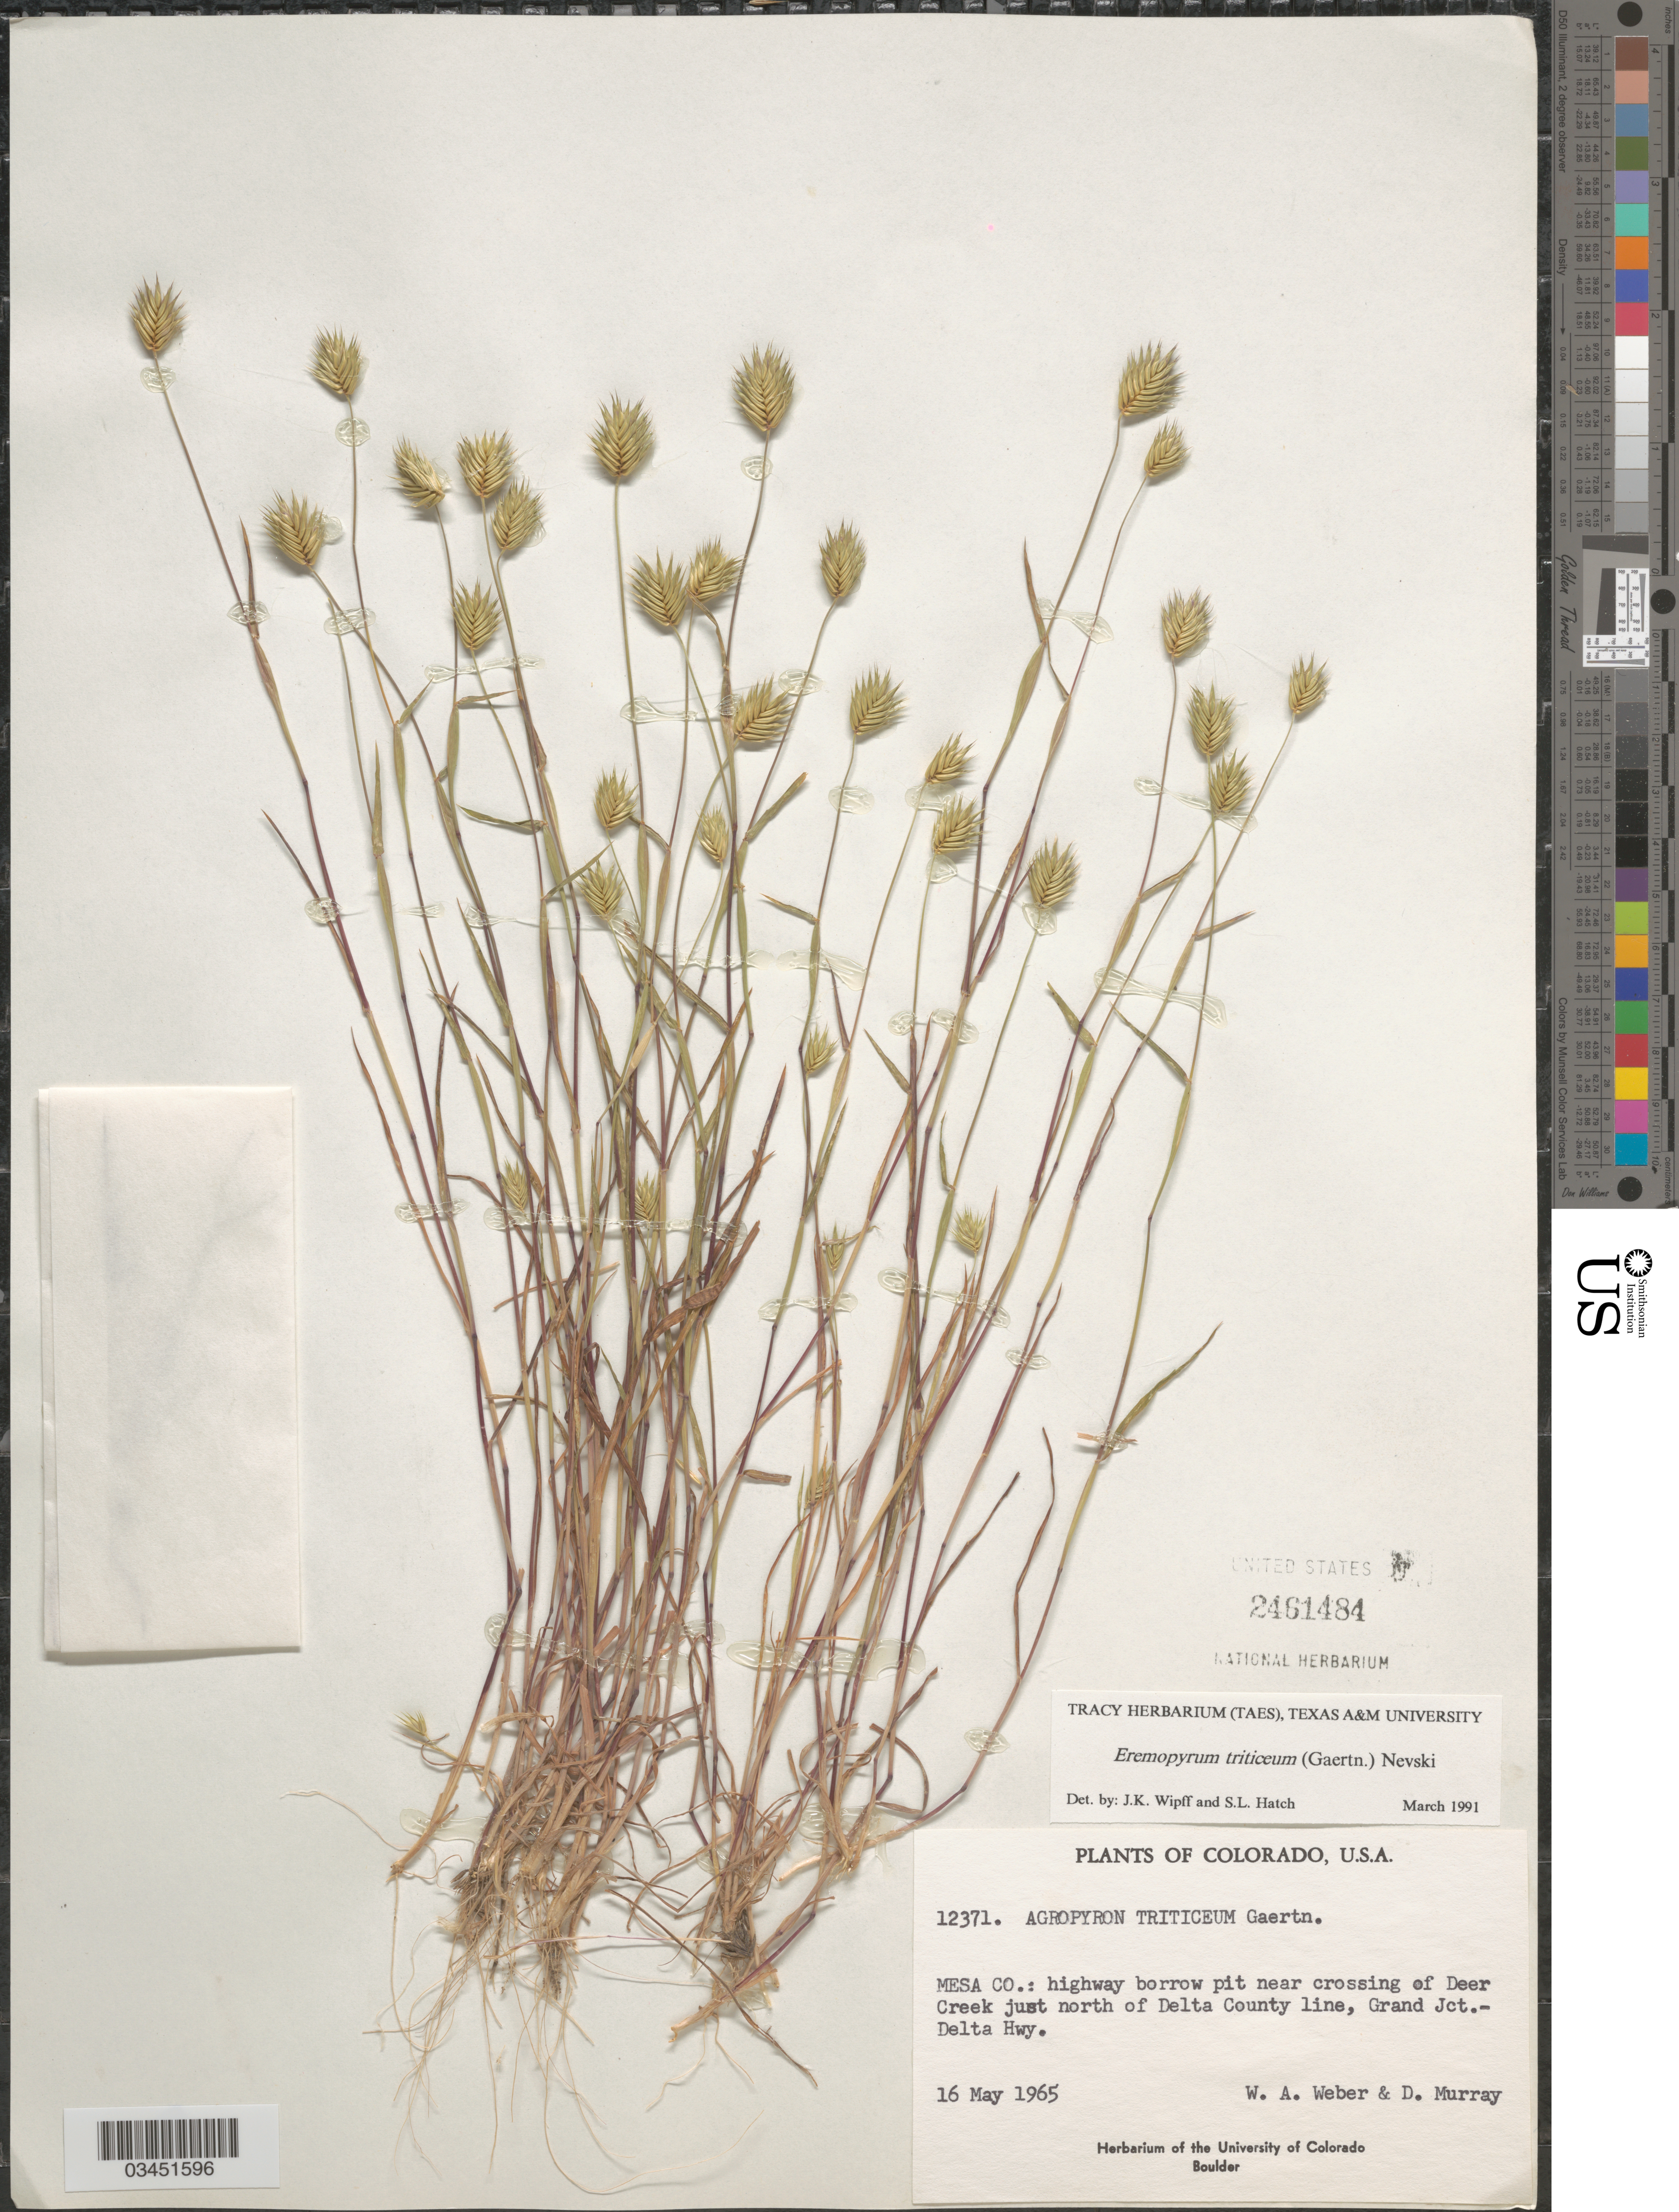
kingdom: Plantae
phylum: Tracheophyta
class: Liliopsida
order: Poales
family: Poaceae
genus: Eremopyrum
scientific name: Eremopyrum triticeum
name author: (Gaertn.) Nevski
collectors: W. A. Weber & D. F. Murray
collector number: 12371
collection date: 1965-05-16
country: United States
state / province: Colorado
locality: Mesa Co.: highway borrow pit near crossing of Deer Creek just north of Delta County line, Grand Jct.- Delta Hwy.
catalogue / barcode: US 2461484